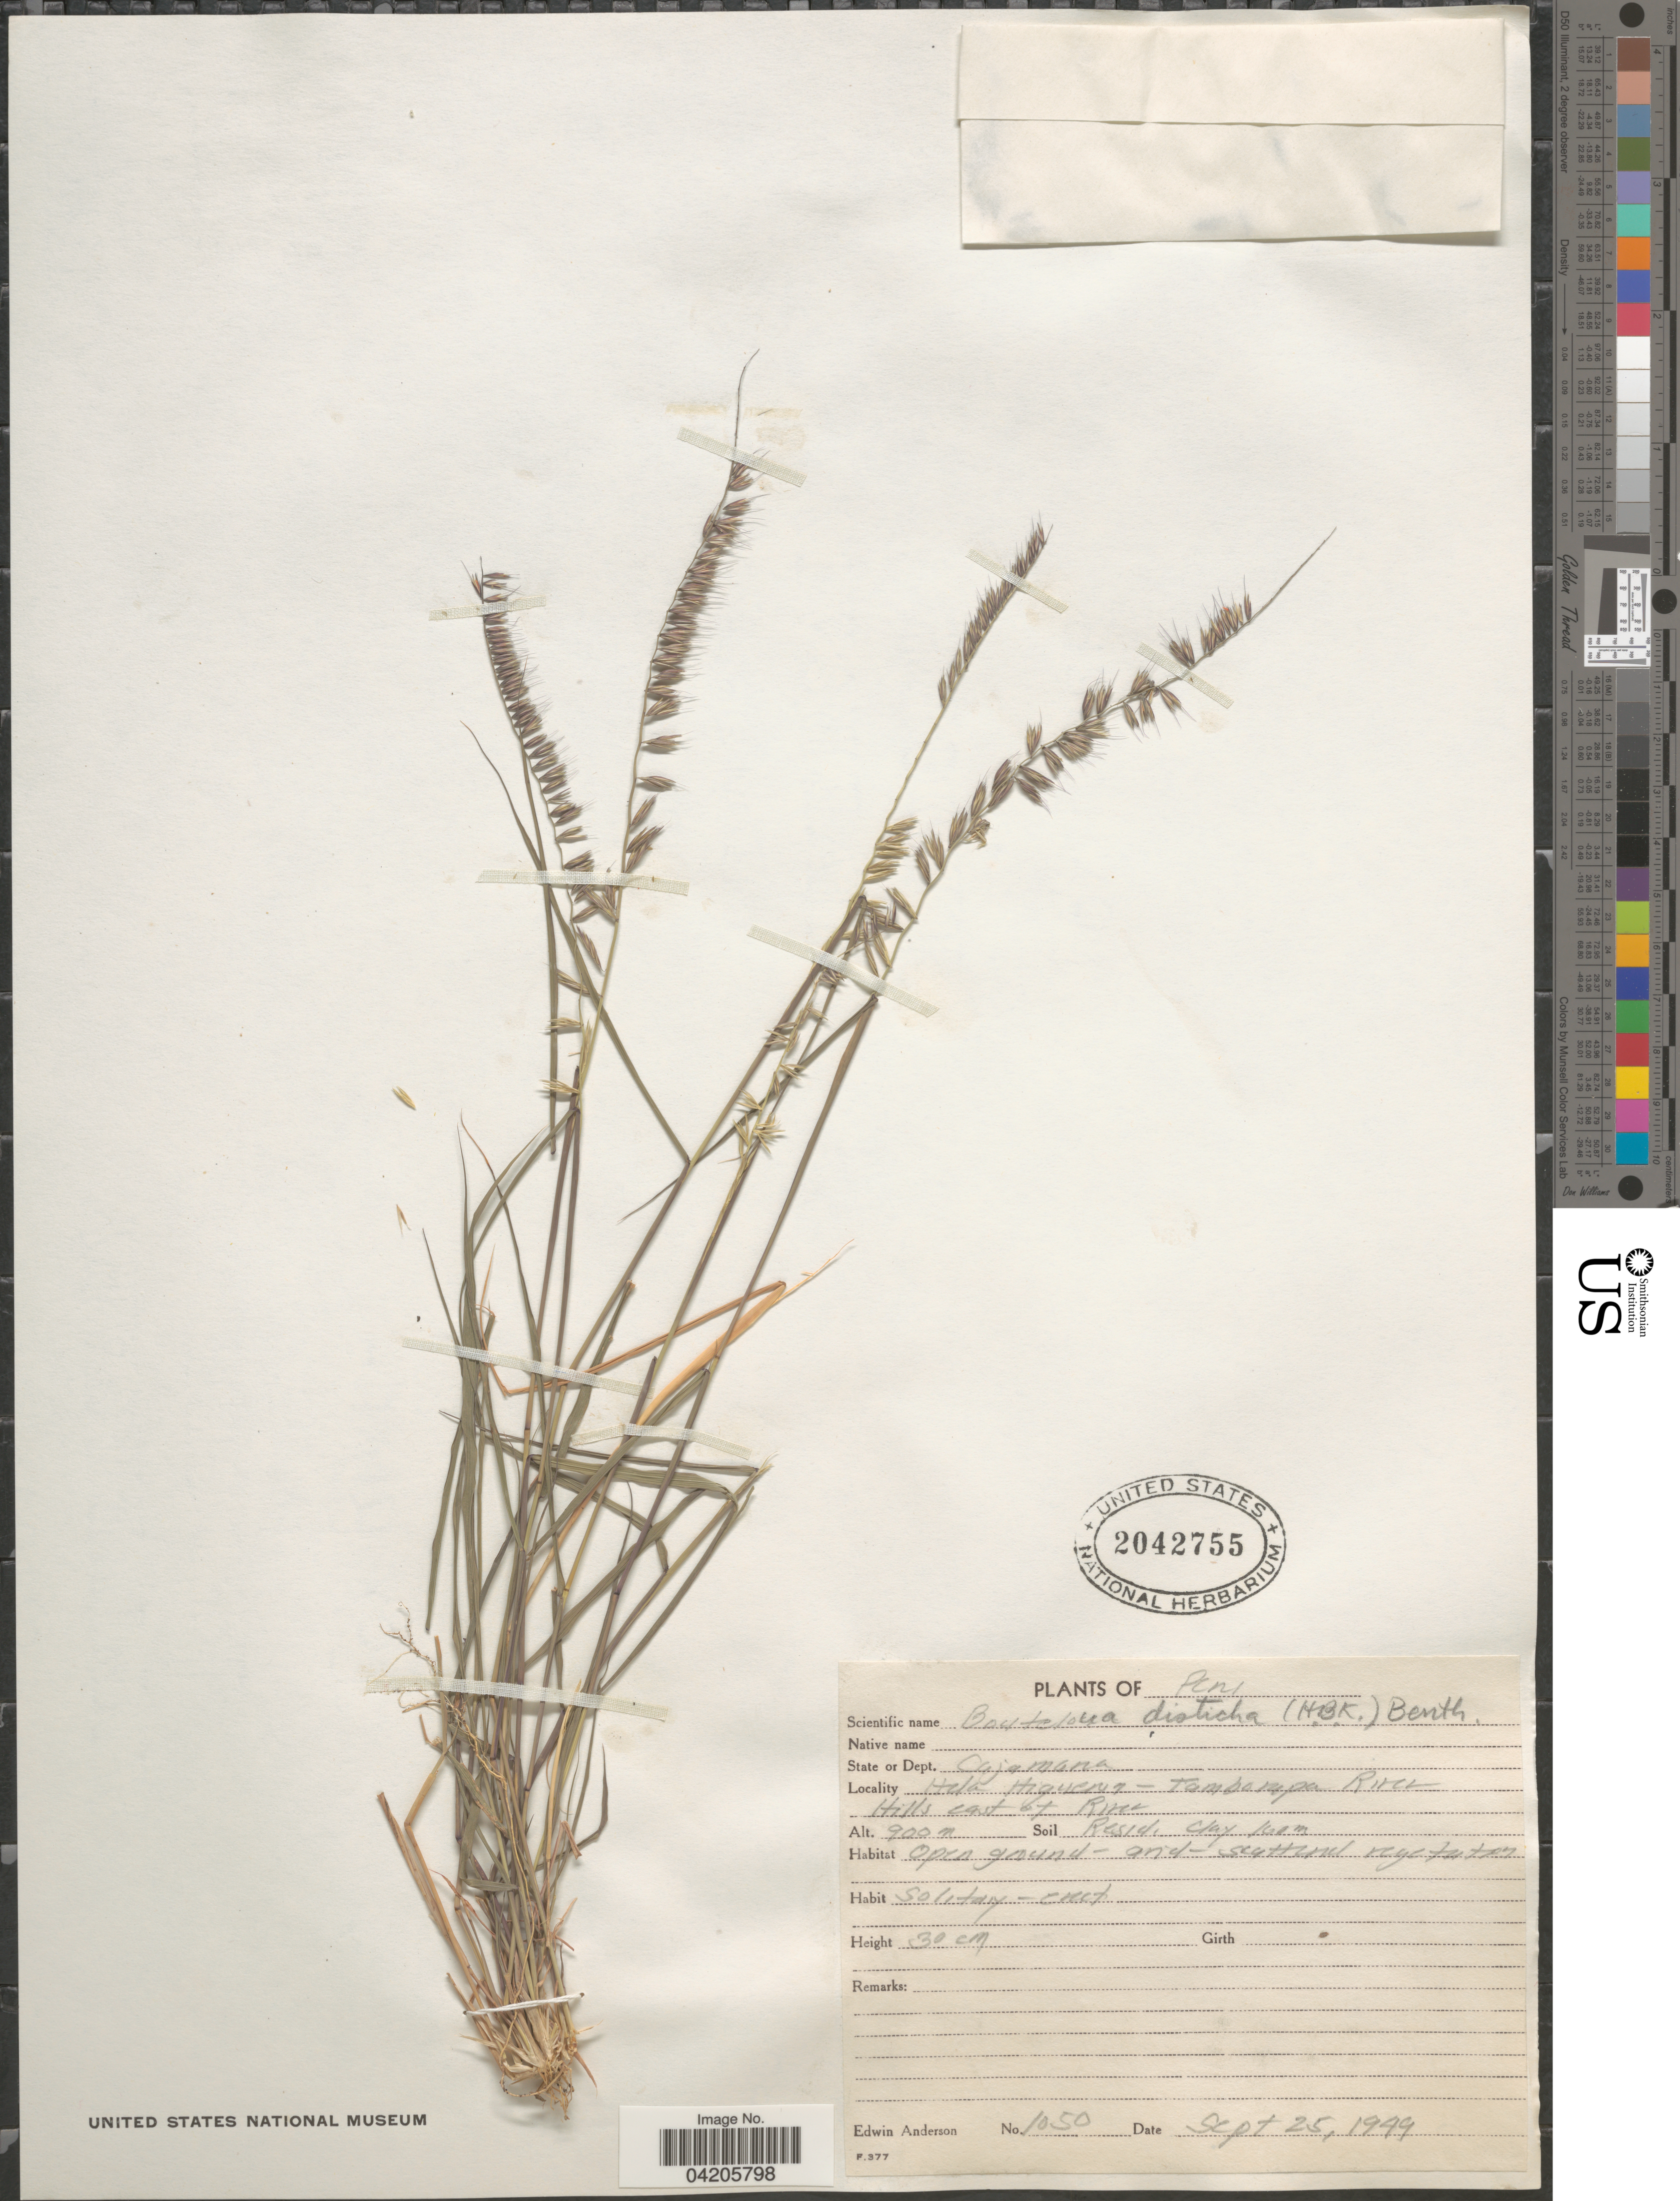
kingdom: Plantae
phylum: Tracheophyta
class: Liliopsida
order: Poales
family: Poaceae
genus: Bouteloua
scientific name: Bouteloua disticha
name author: (Kunth) Benth.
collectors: E. Anderson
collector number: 1050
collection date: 1949-09-25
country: Peru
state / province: Cajamarca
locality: State or Dept. Cajamarca. Hda Higuera [interpreted] - Tamborapa River. Hills east of River.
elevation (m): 900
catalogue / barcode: US 2042755